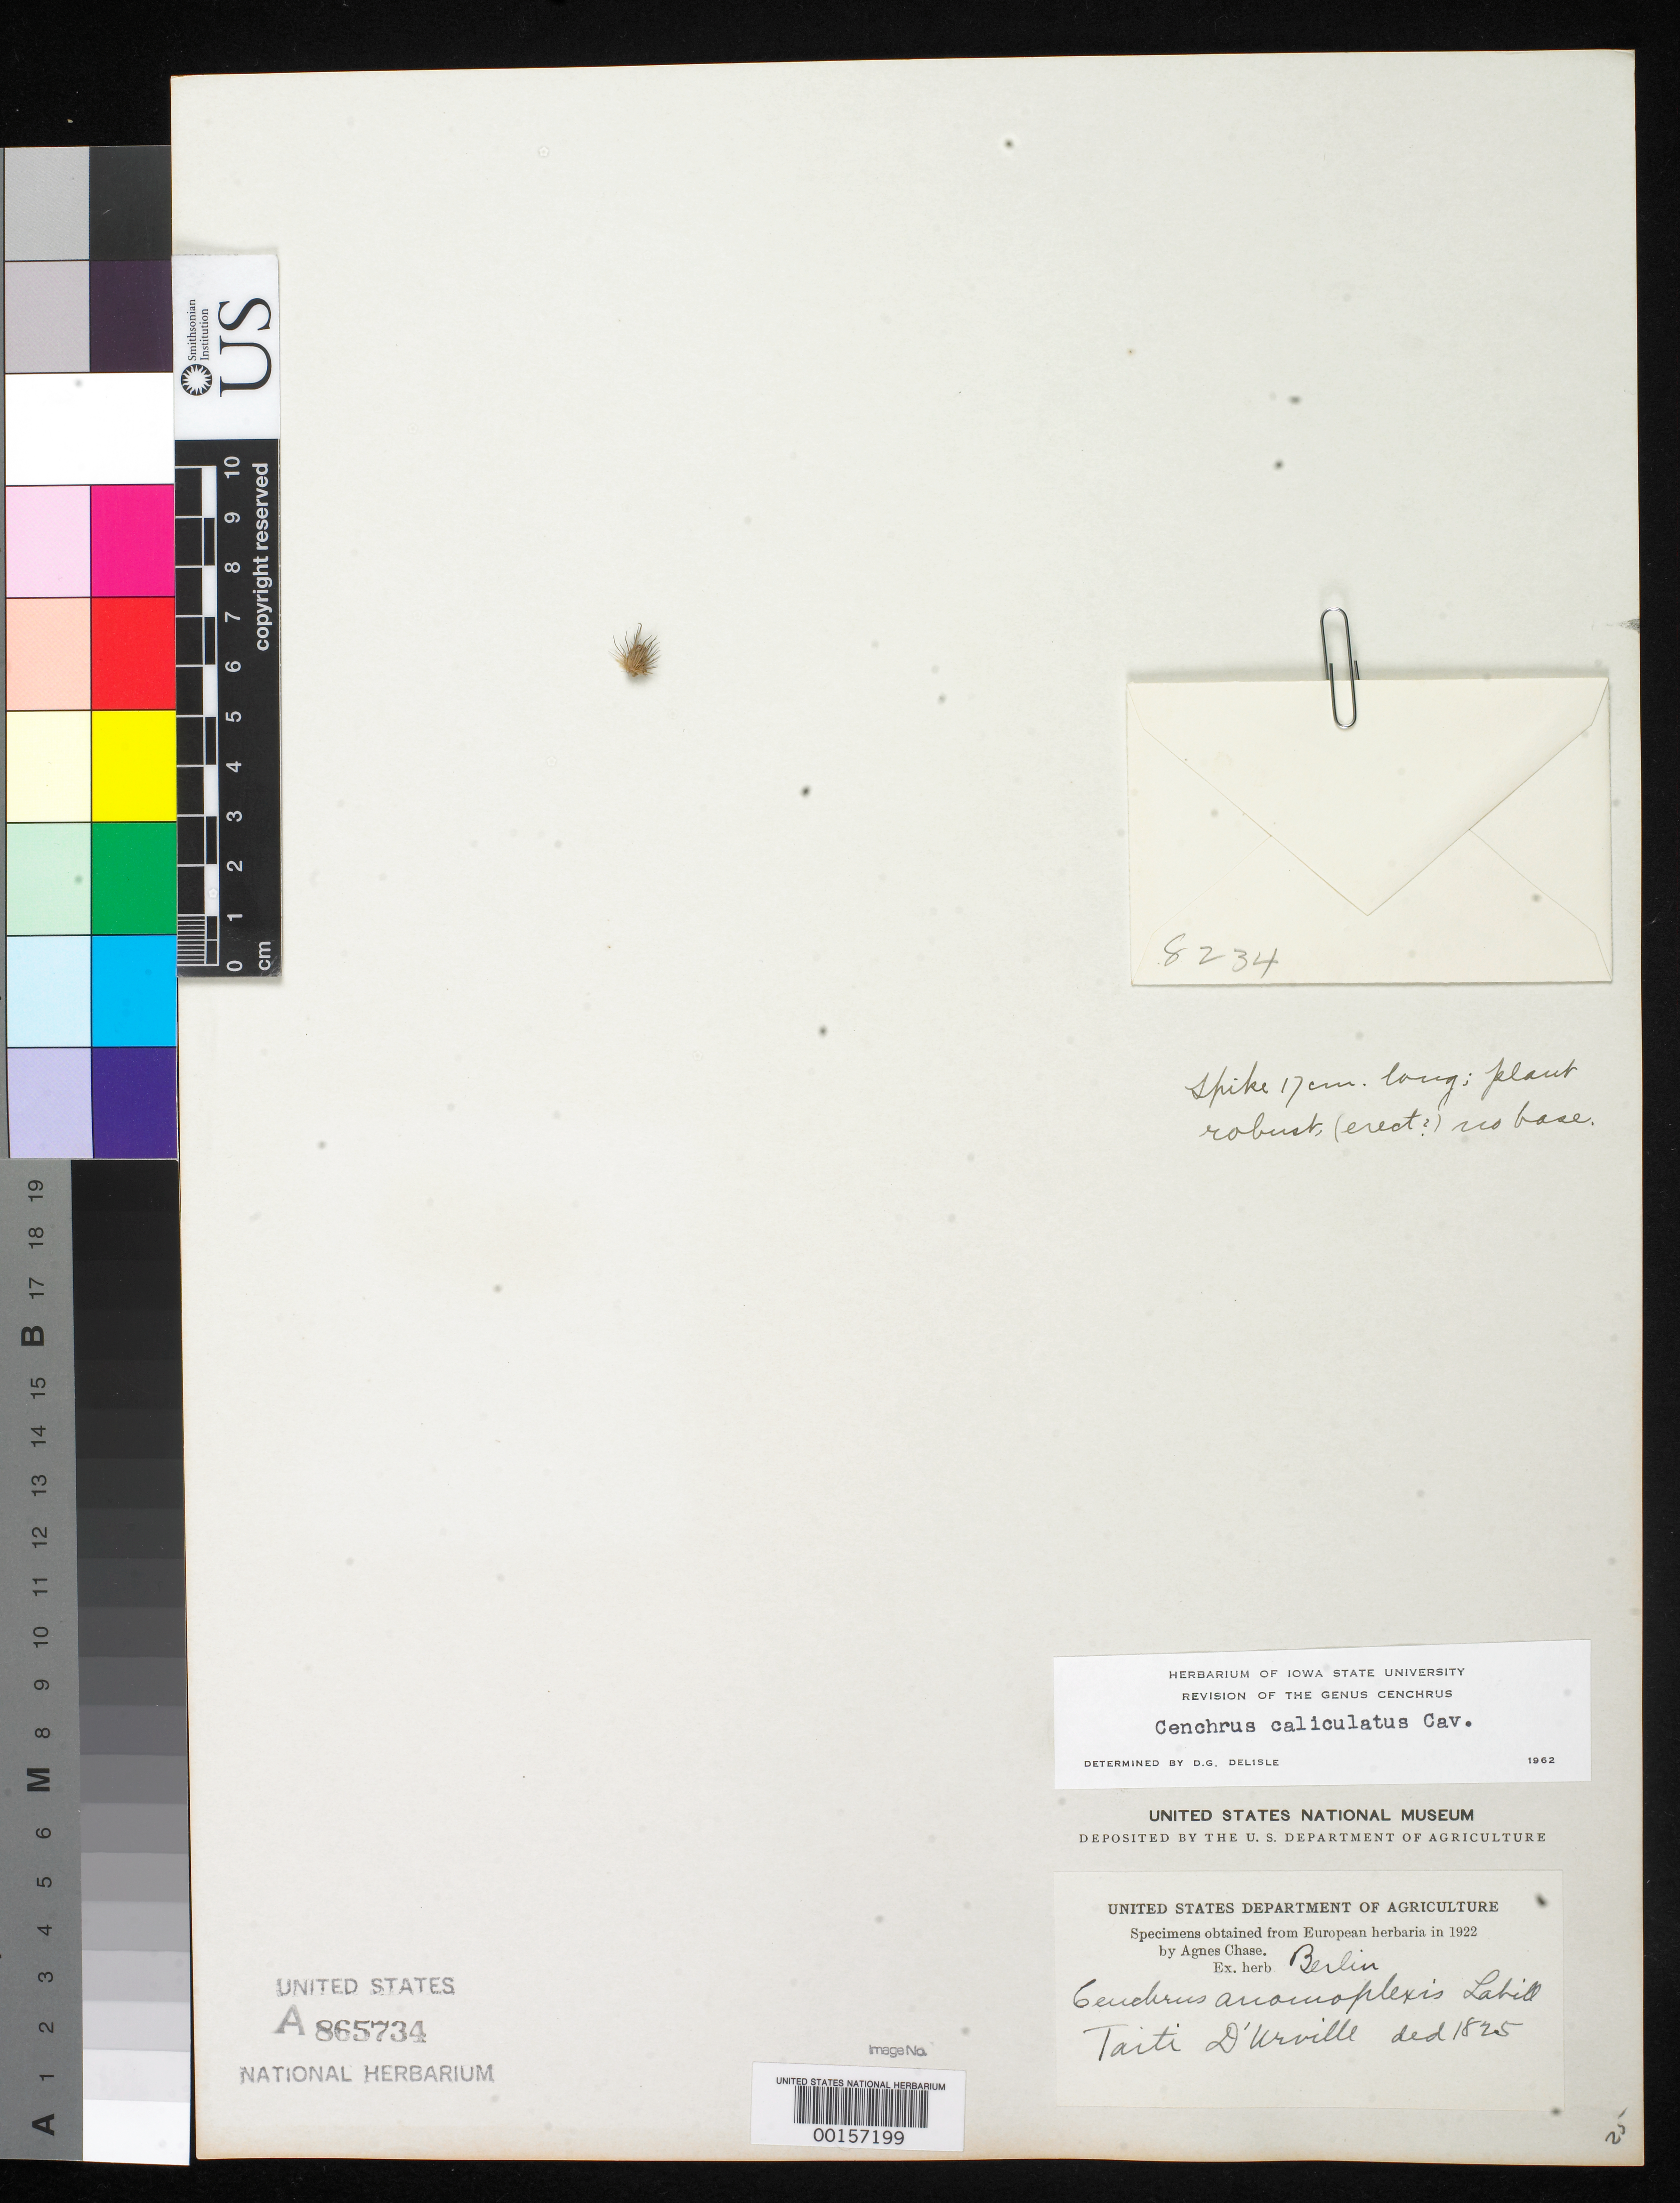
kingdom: Plantae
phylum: Tracheophyta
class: Liliopsida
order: Poales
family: Poaceae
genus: Cenchrus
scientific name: Cenchrus anomoplexis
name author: Labill.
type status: Type Fragment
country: New Caledonia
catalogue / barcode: US 865734A